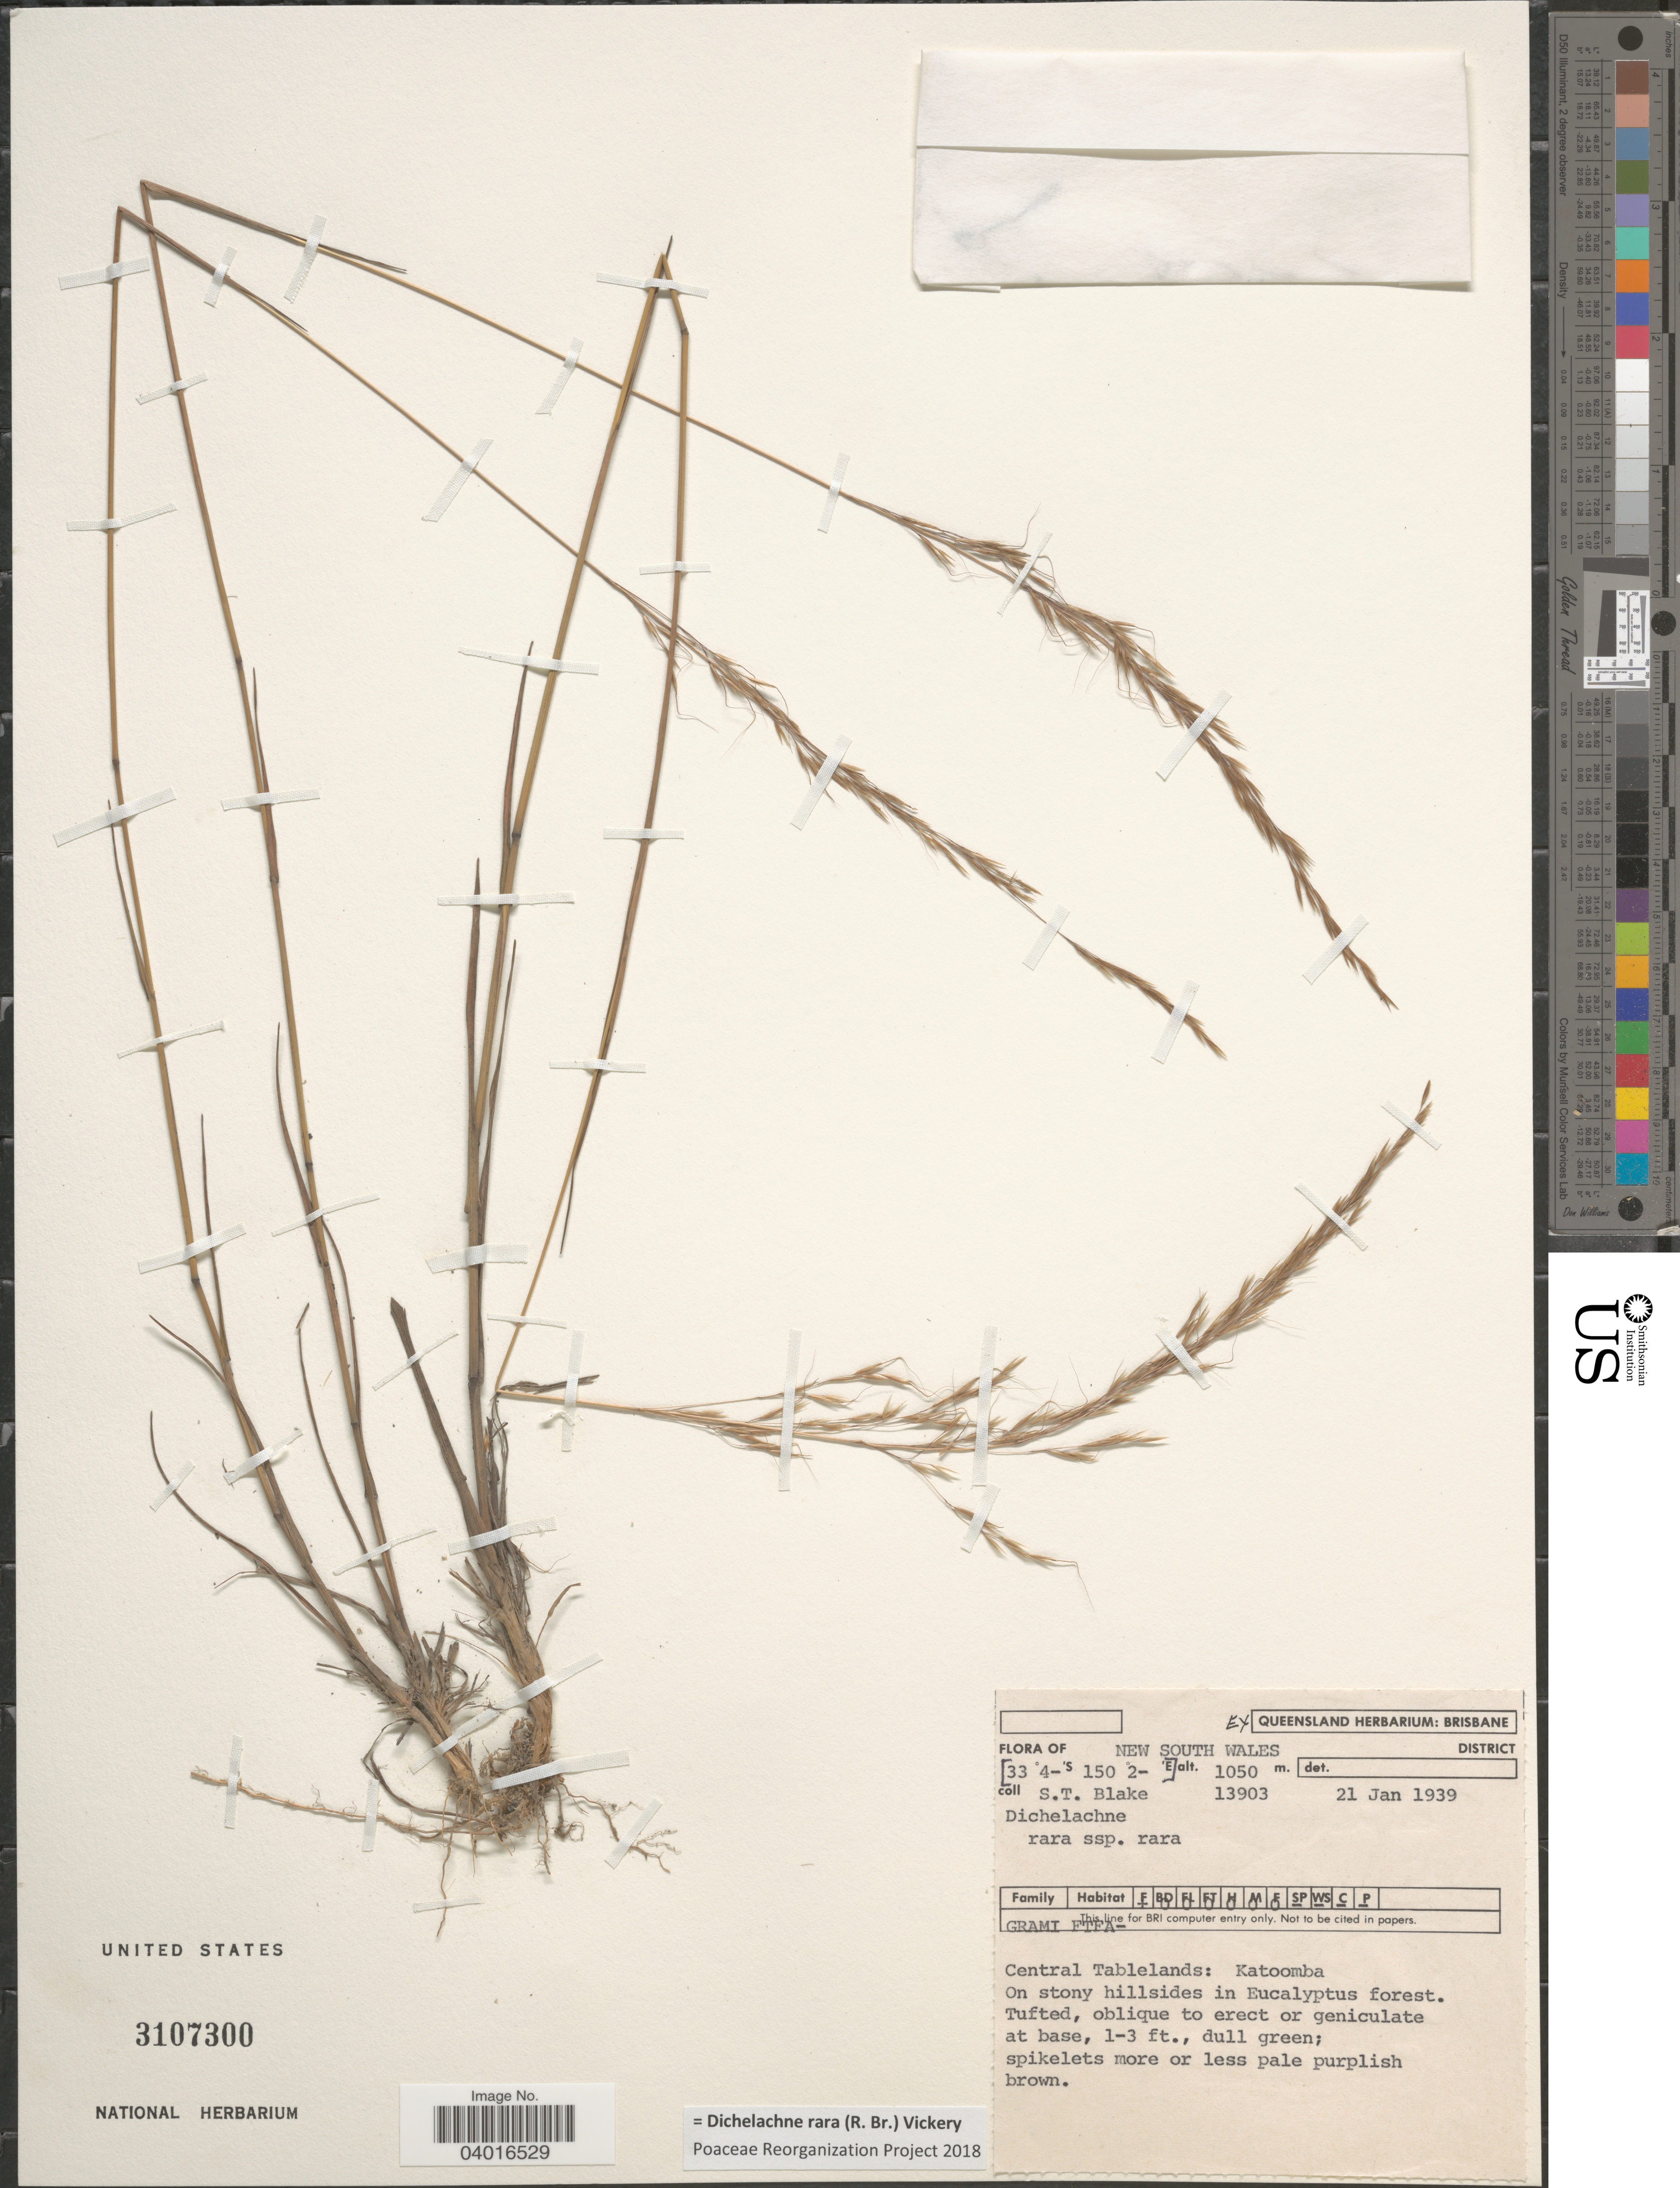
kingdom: Plantae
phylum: Tracheophyta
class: Liliopsida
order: Poales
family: Poaceae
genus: Dichelachne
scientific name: Dichelachne rara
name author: (R. Br.) Vickery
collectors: S. T. Blake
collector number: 13903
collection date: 1939-01-21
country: Australia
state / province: New South Wales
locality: Central Tablelands: Katoomba.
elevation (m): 1050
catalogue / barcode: US 3107300